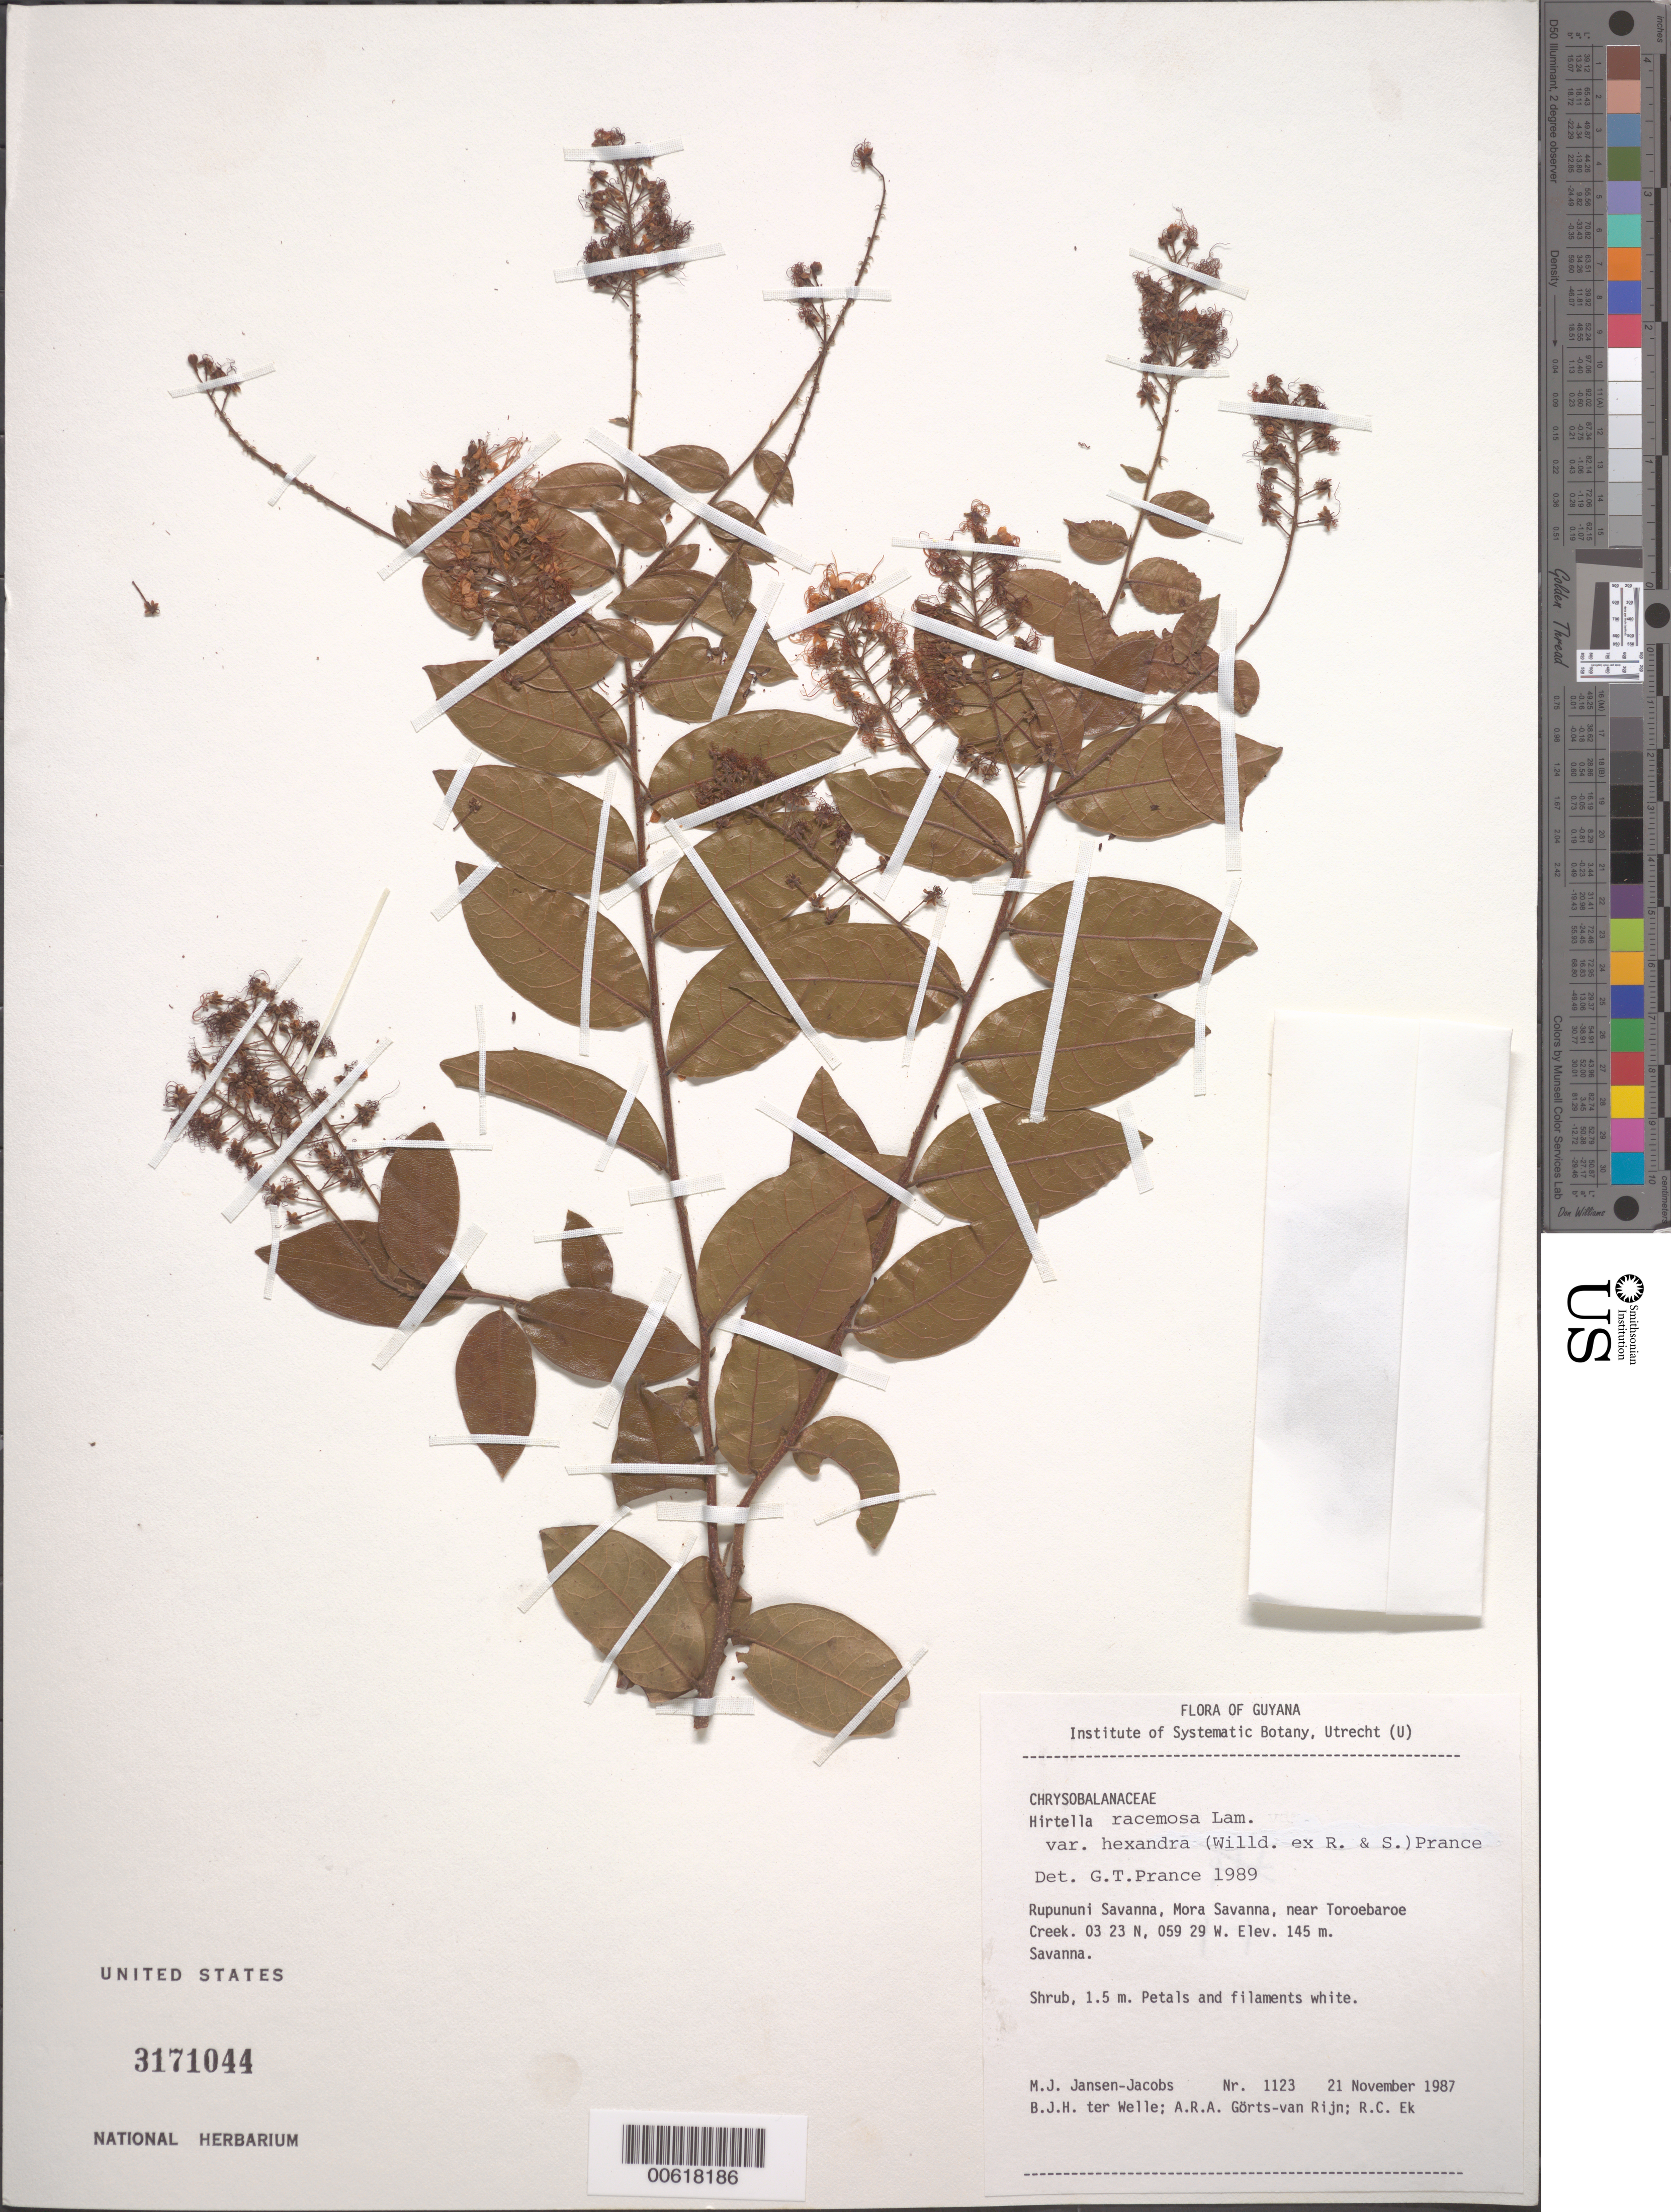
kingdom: Plantae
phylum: Tracheophyta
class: Magnoliopsida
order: Malpighiales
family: Chrysobalanaceae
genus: Hirtella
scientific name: Hirtella racemosa var. hexandra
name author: (Willd. ex Roem. & Schult.) Prance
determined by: Prance, G. T.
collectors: M. J. Jansen-Jacobs, B. Welle, A. .R. A. Görts-van Rijn & R. C. Ek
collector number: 1123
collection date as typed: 21-Nov-87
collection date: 1987-11-21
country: Guyana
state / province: U. Takutu-U. Essequibo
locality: Rupununi Savanna, Mora Savanna, near Toroebaroe Creek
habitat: Savanna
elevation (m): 145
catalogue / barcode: US 3171044